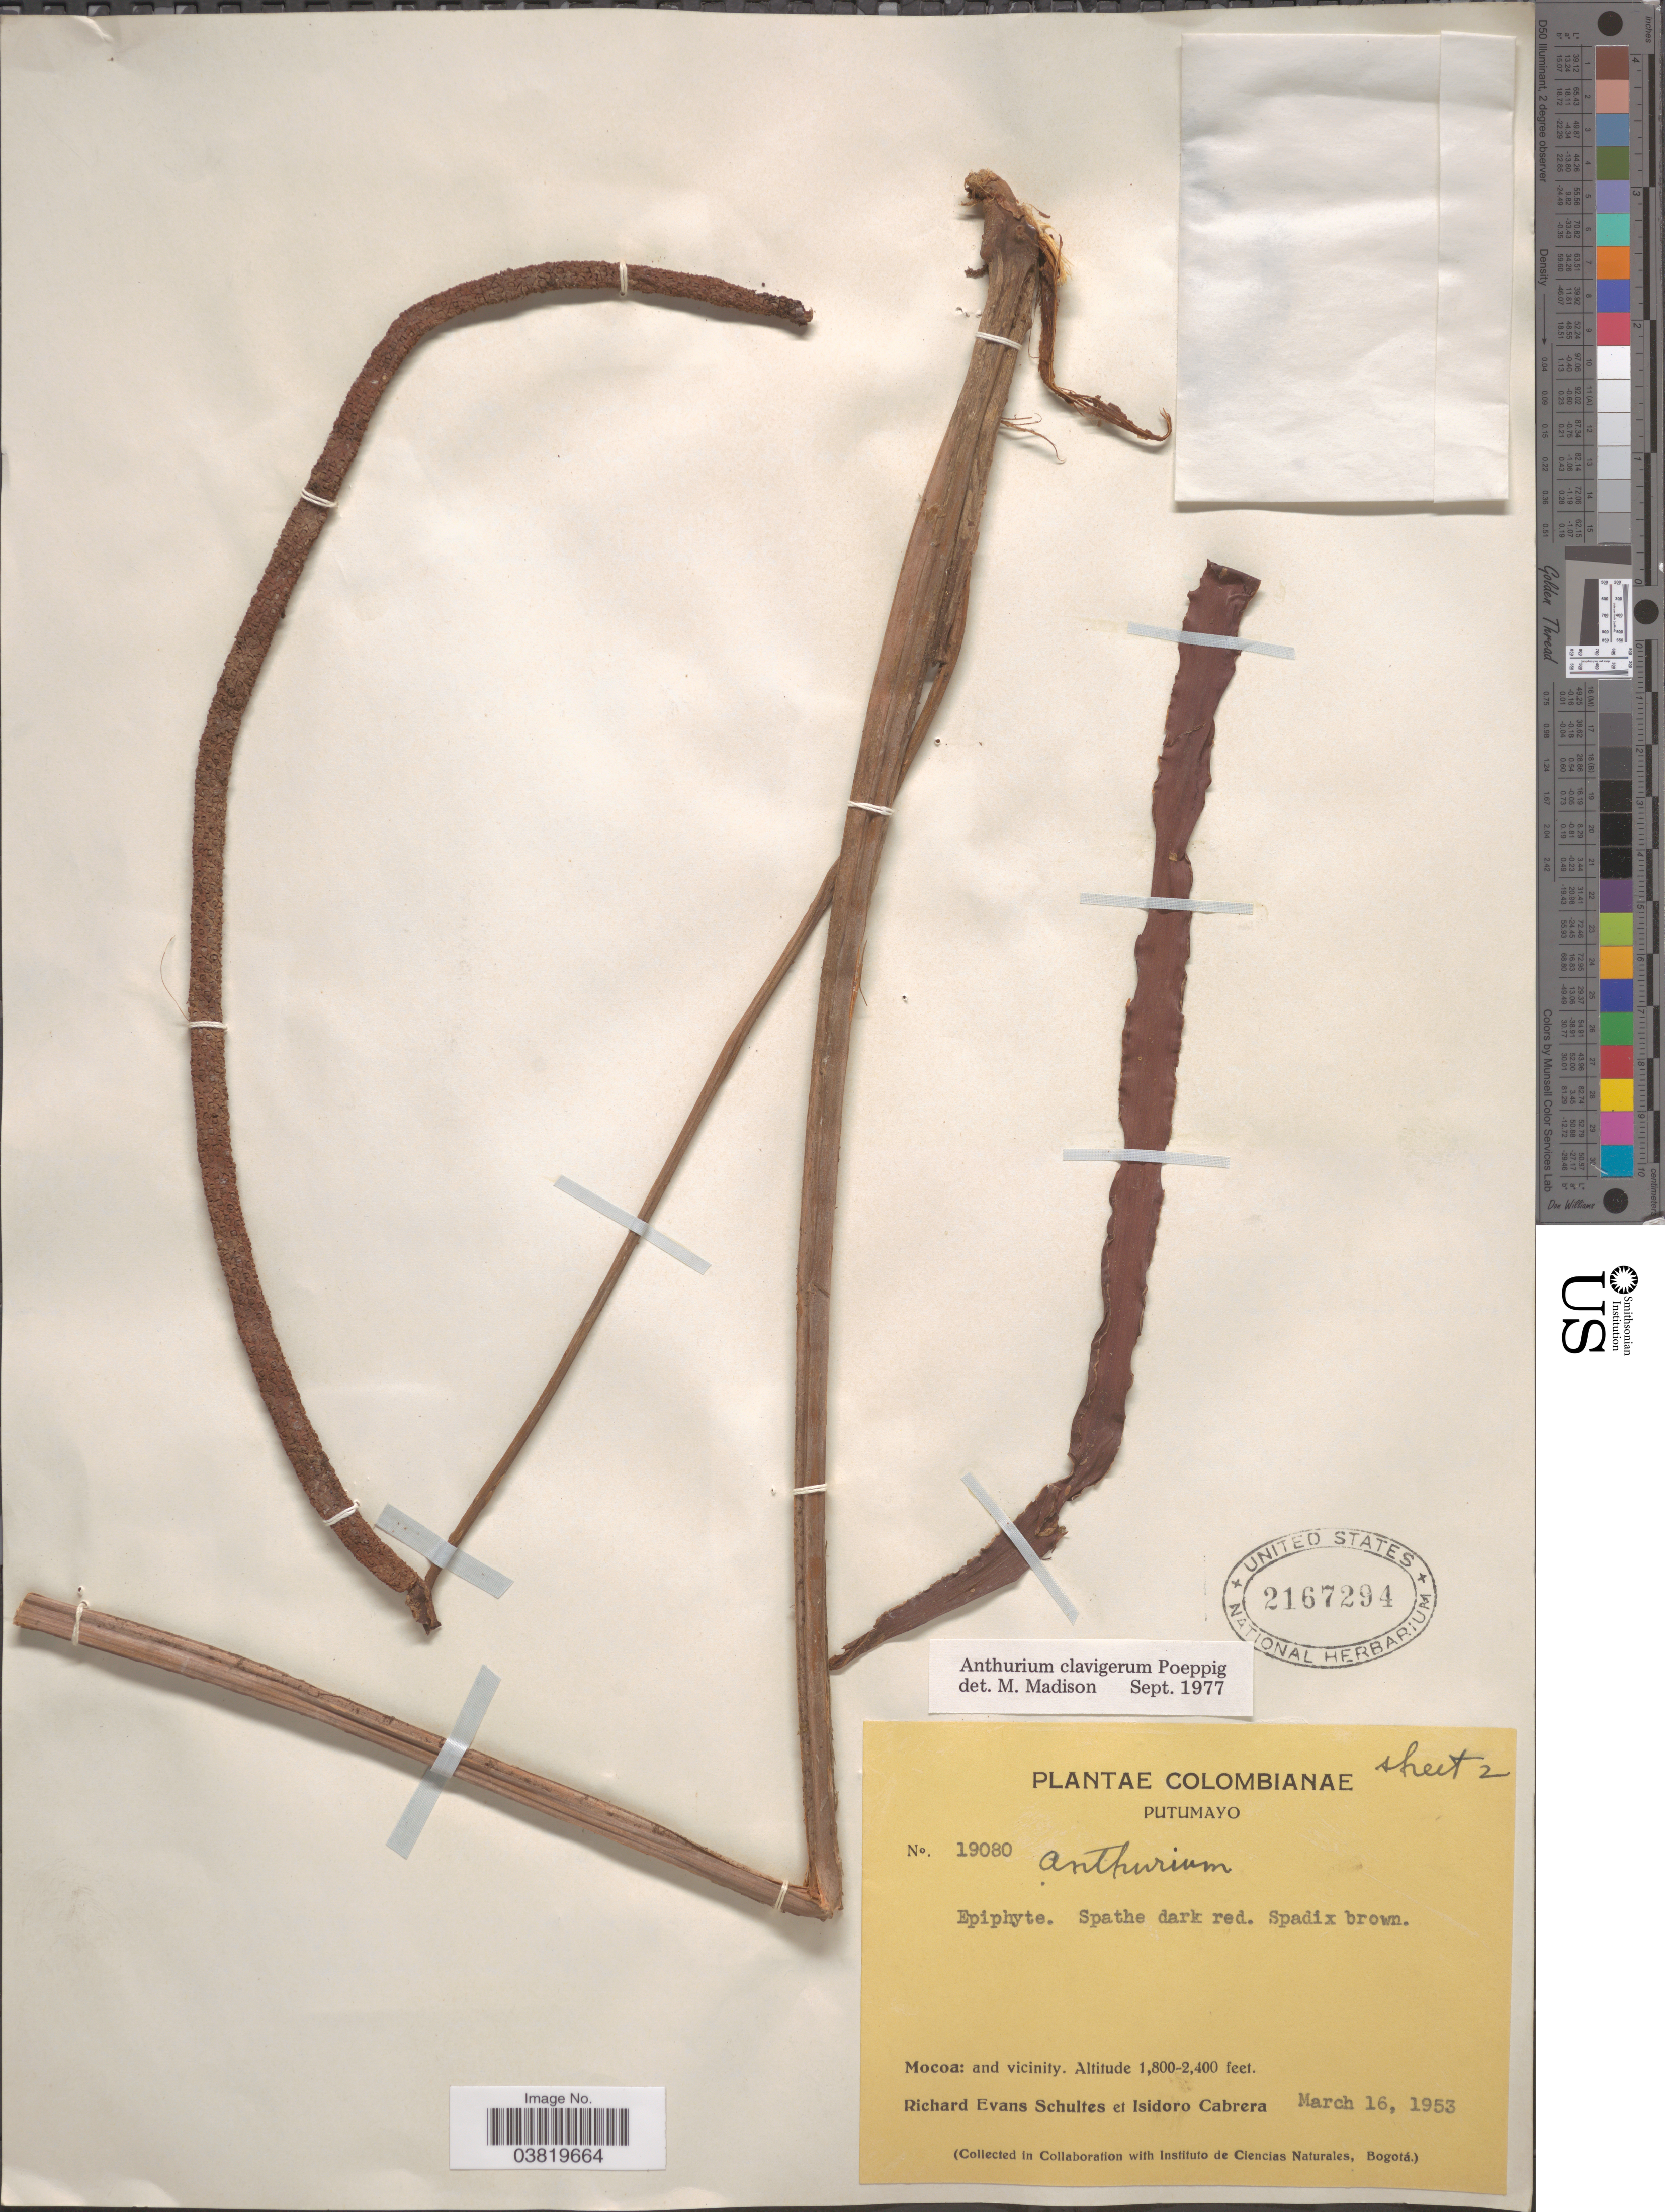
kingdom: Plantae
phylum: Tracheophyta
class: Liliopsida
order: Alismatales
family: Araceae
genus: Anthurium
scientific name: Anthurium clavigerum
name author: Poepp. & Endl.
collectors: R. E. Schultes & I. Cabrera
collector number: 19080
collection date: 1953-03-16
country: Colombia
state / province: Putumayo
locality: Mocoa: and vicinity.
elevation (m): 549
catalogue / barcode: US 2167294